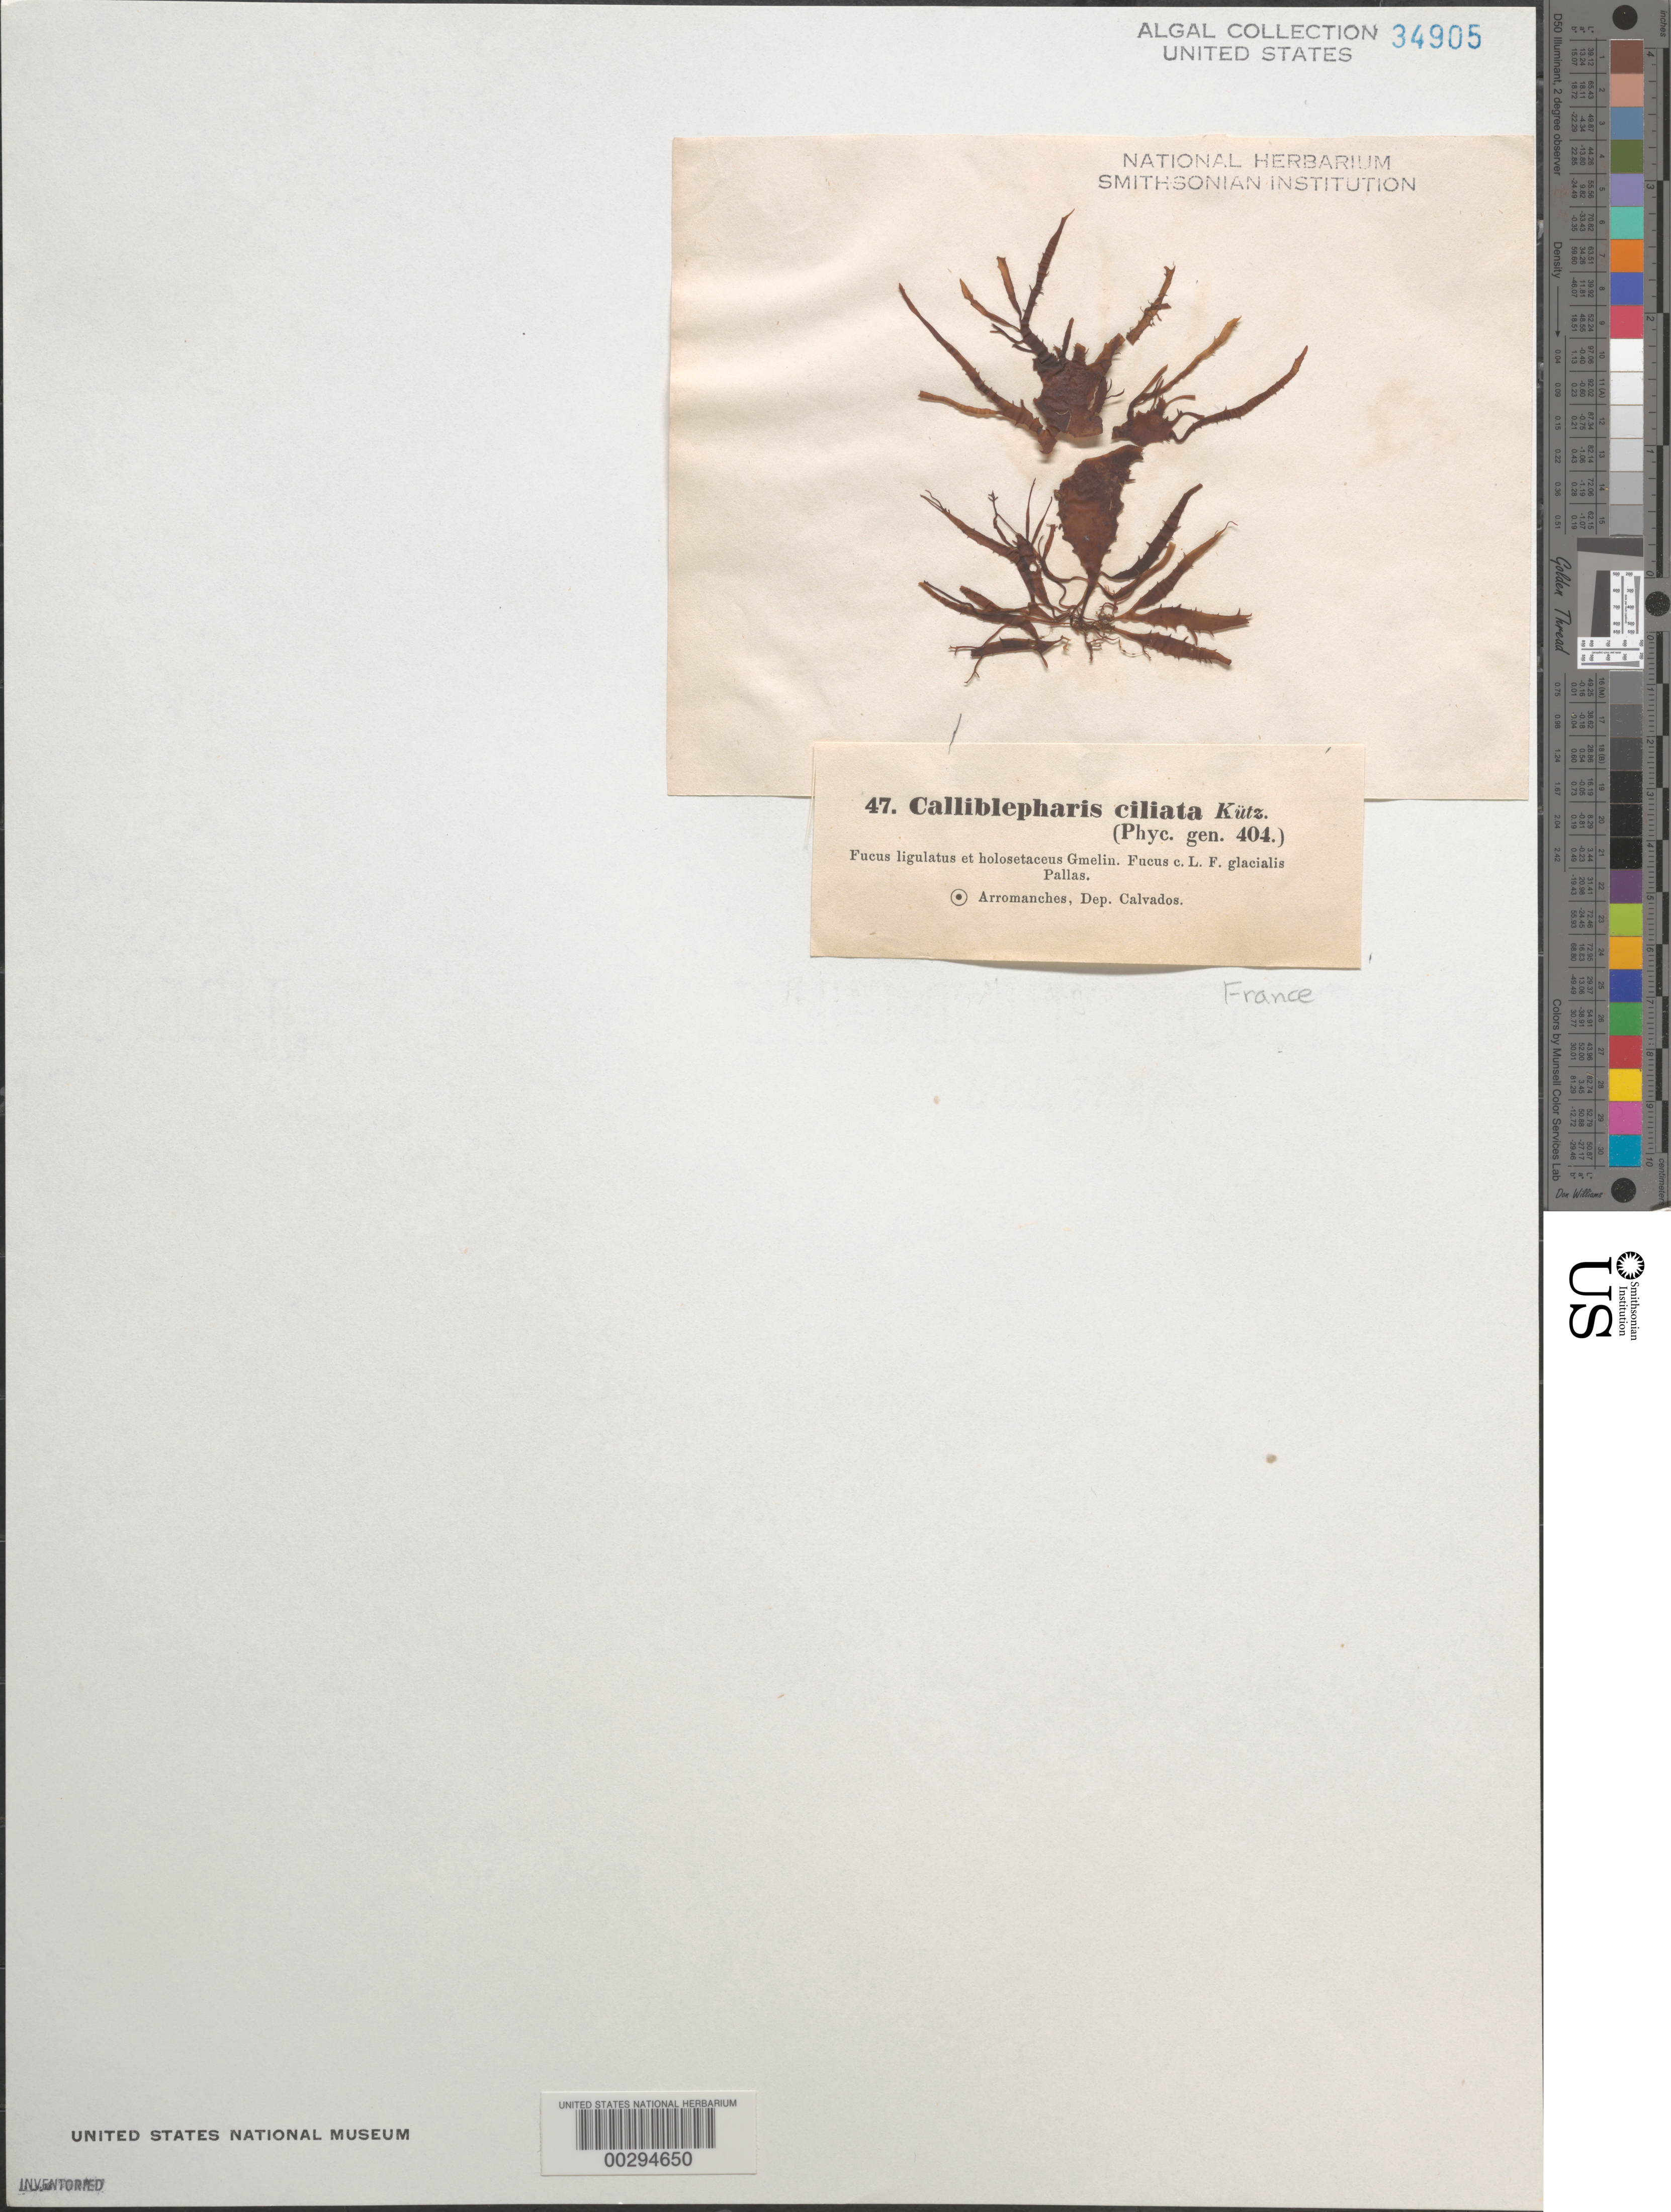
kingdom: Plantae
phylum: Rhodophyta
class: Florideophyceae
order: Gigartinales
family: Cystocloniaceae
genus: Calliblepharis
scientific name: Calliblepharis ciliata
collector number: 47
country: France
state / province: Normandie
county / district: Calvados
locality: Arromanches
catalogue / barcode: US 34905